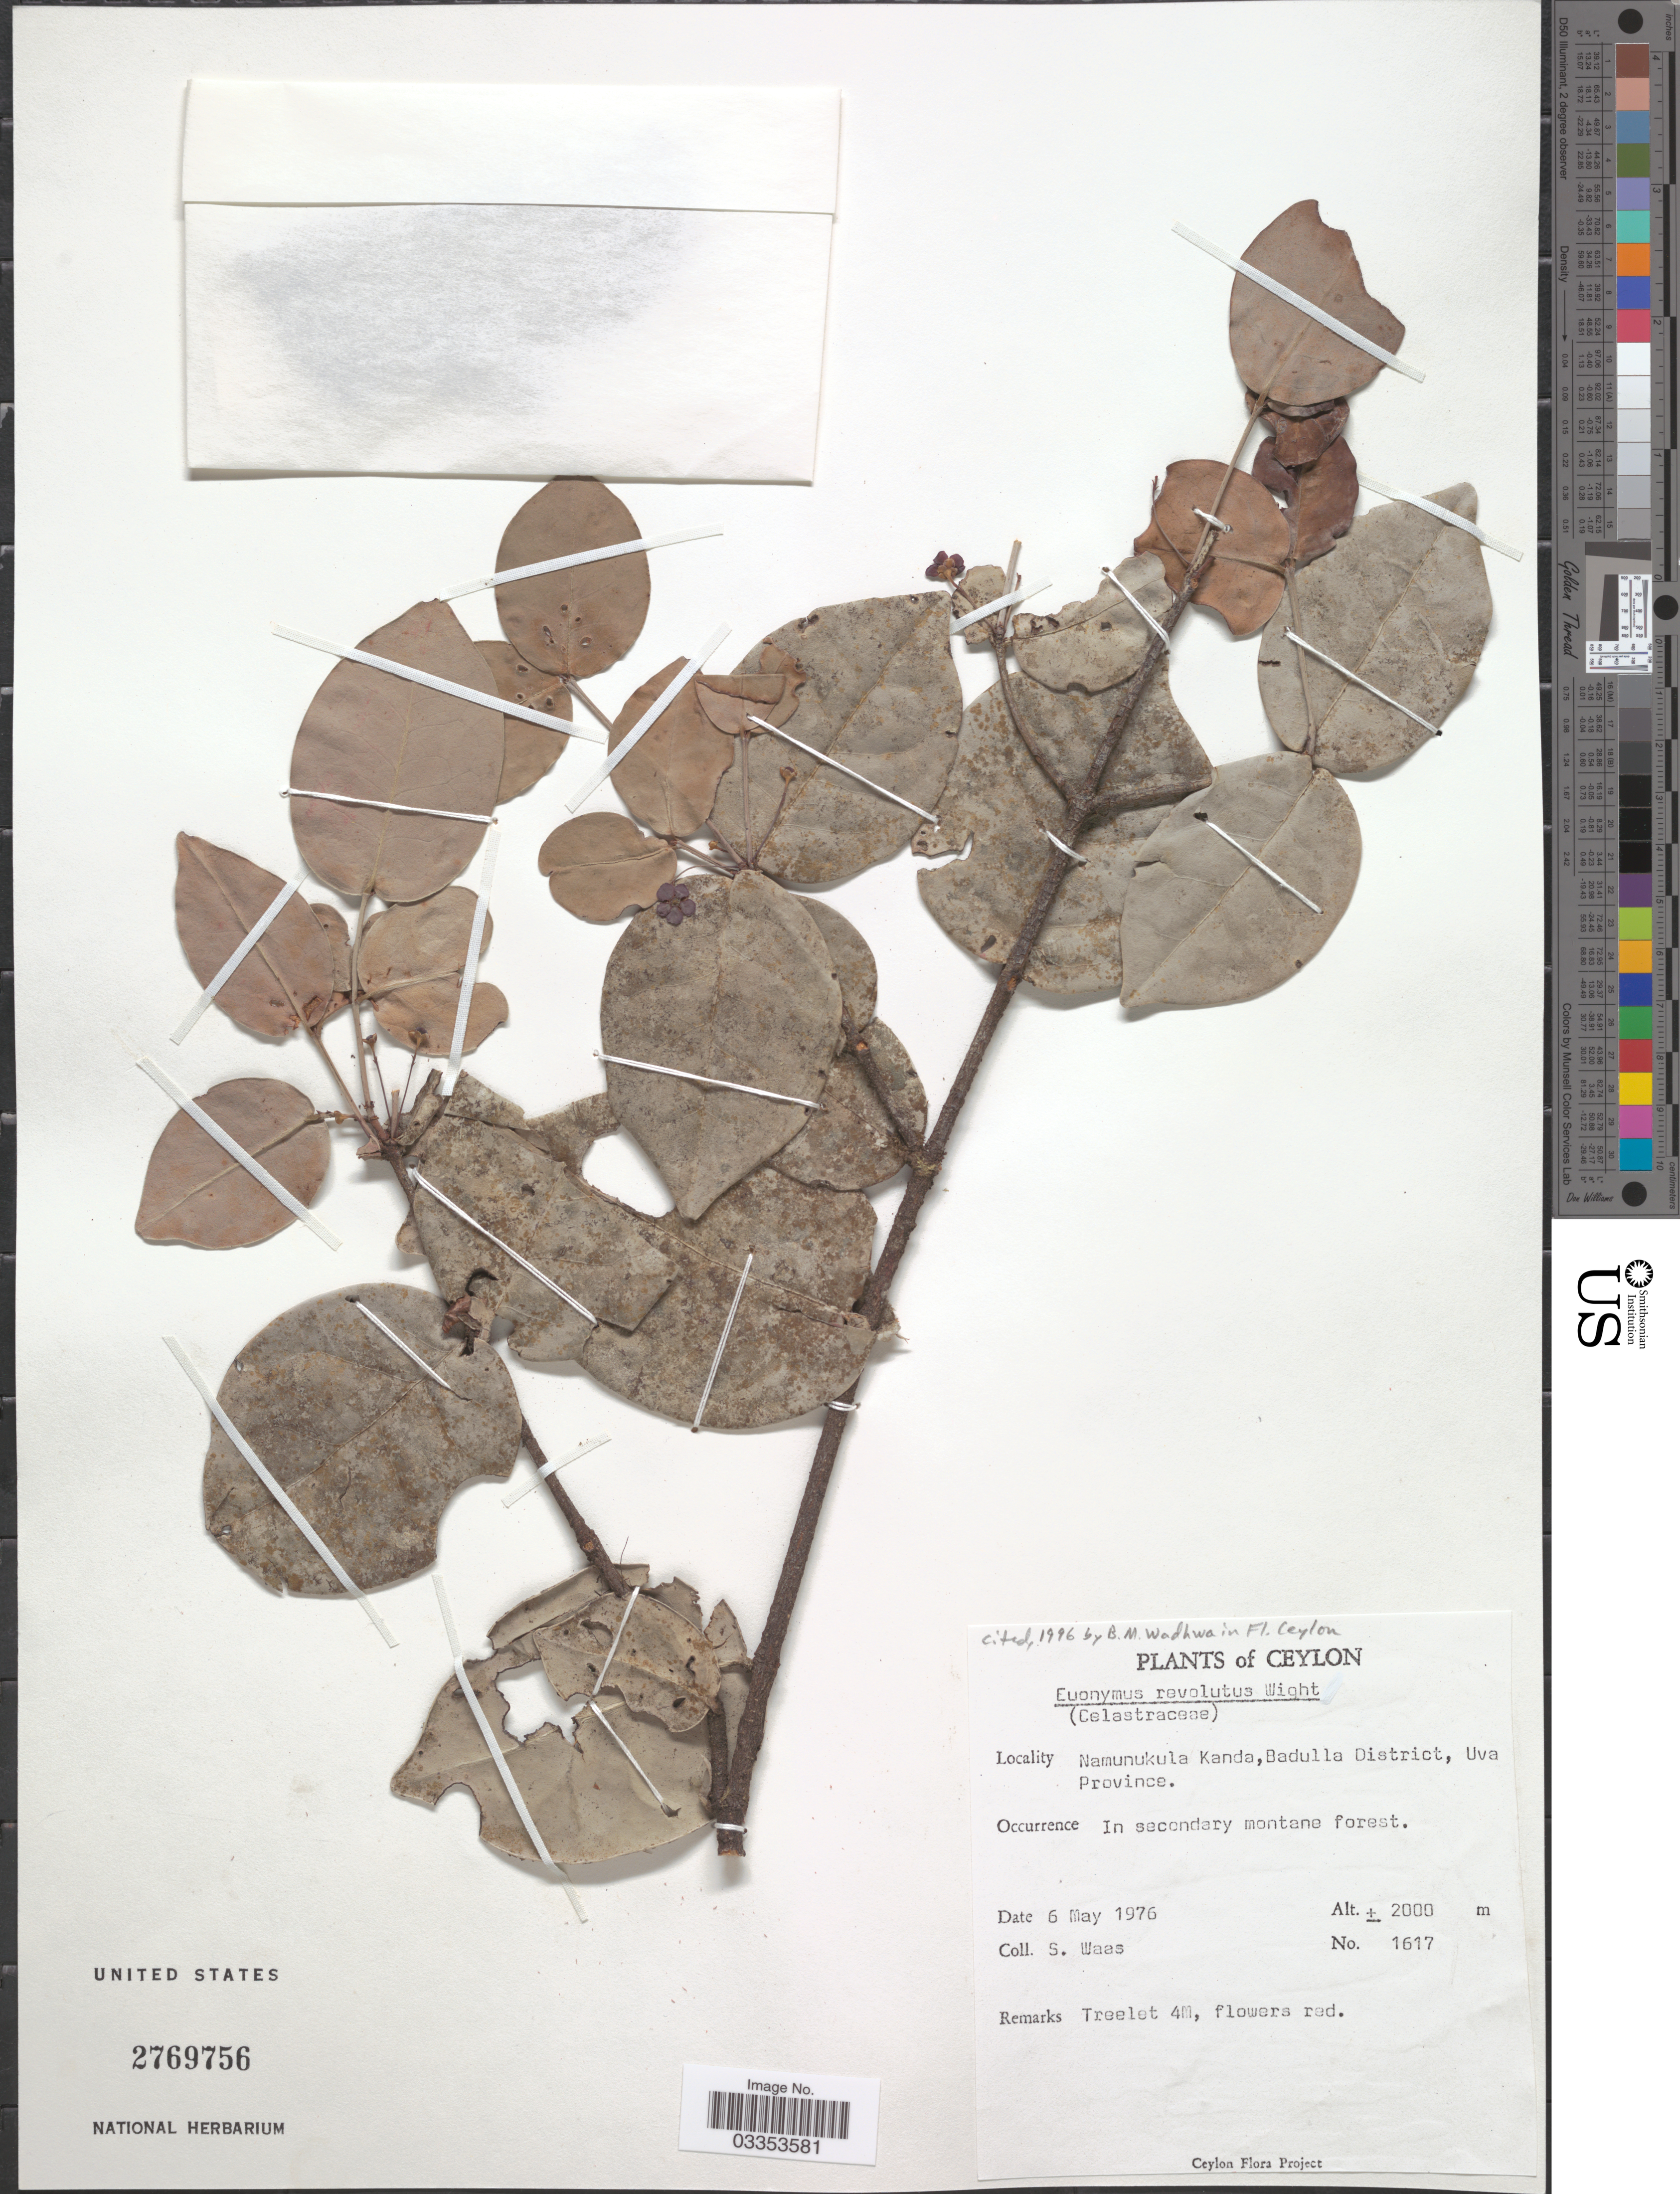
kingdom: Plantae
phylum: Tracheophyta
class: Magnoliopsida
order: Celastrales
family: Celastraceae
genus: Euonymus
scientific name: Euonymus revolutus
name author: Wight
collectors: S. Waas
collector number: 1617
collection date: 1976-05-06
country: Sri Lanka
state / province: Uva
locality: Ceylon. Namunukula Kanda, Badulla District.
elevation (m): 2000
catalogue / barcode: US 2769756